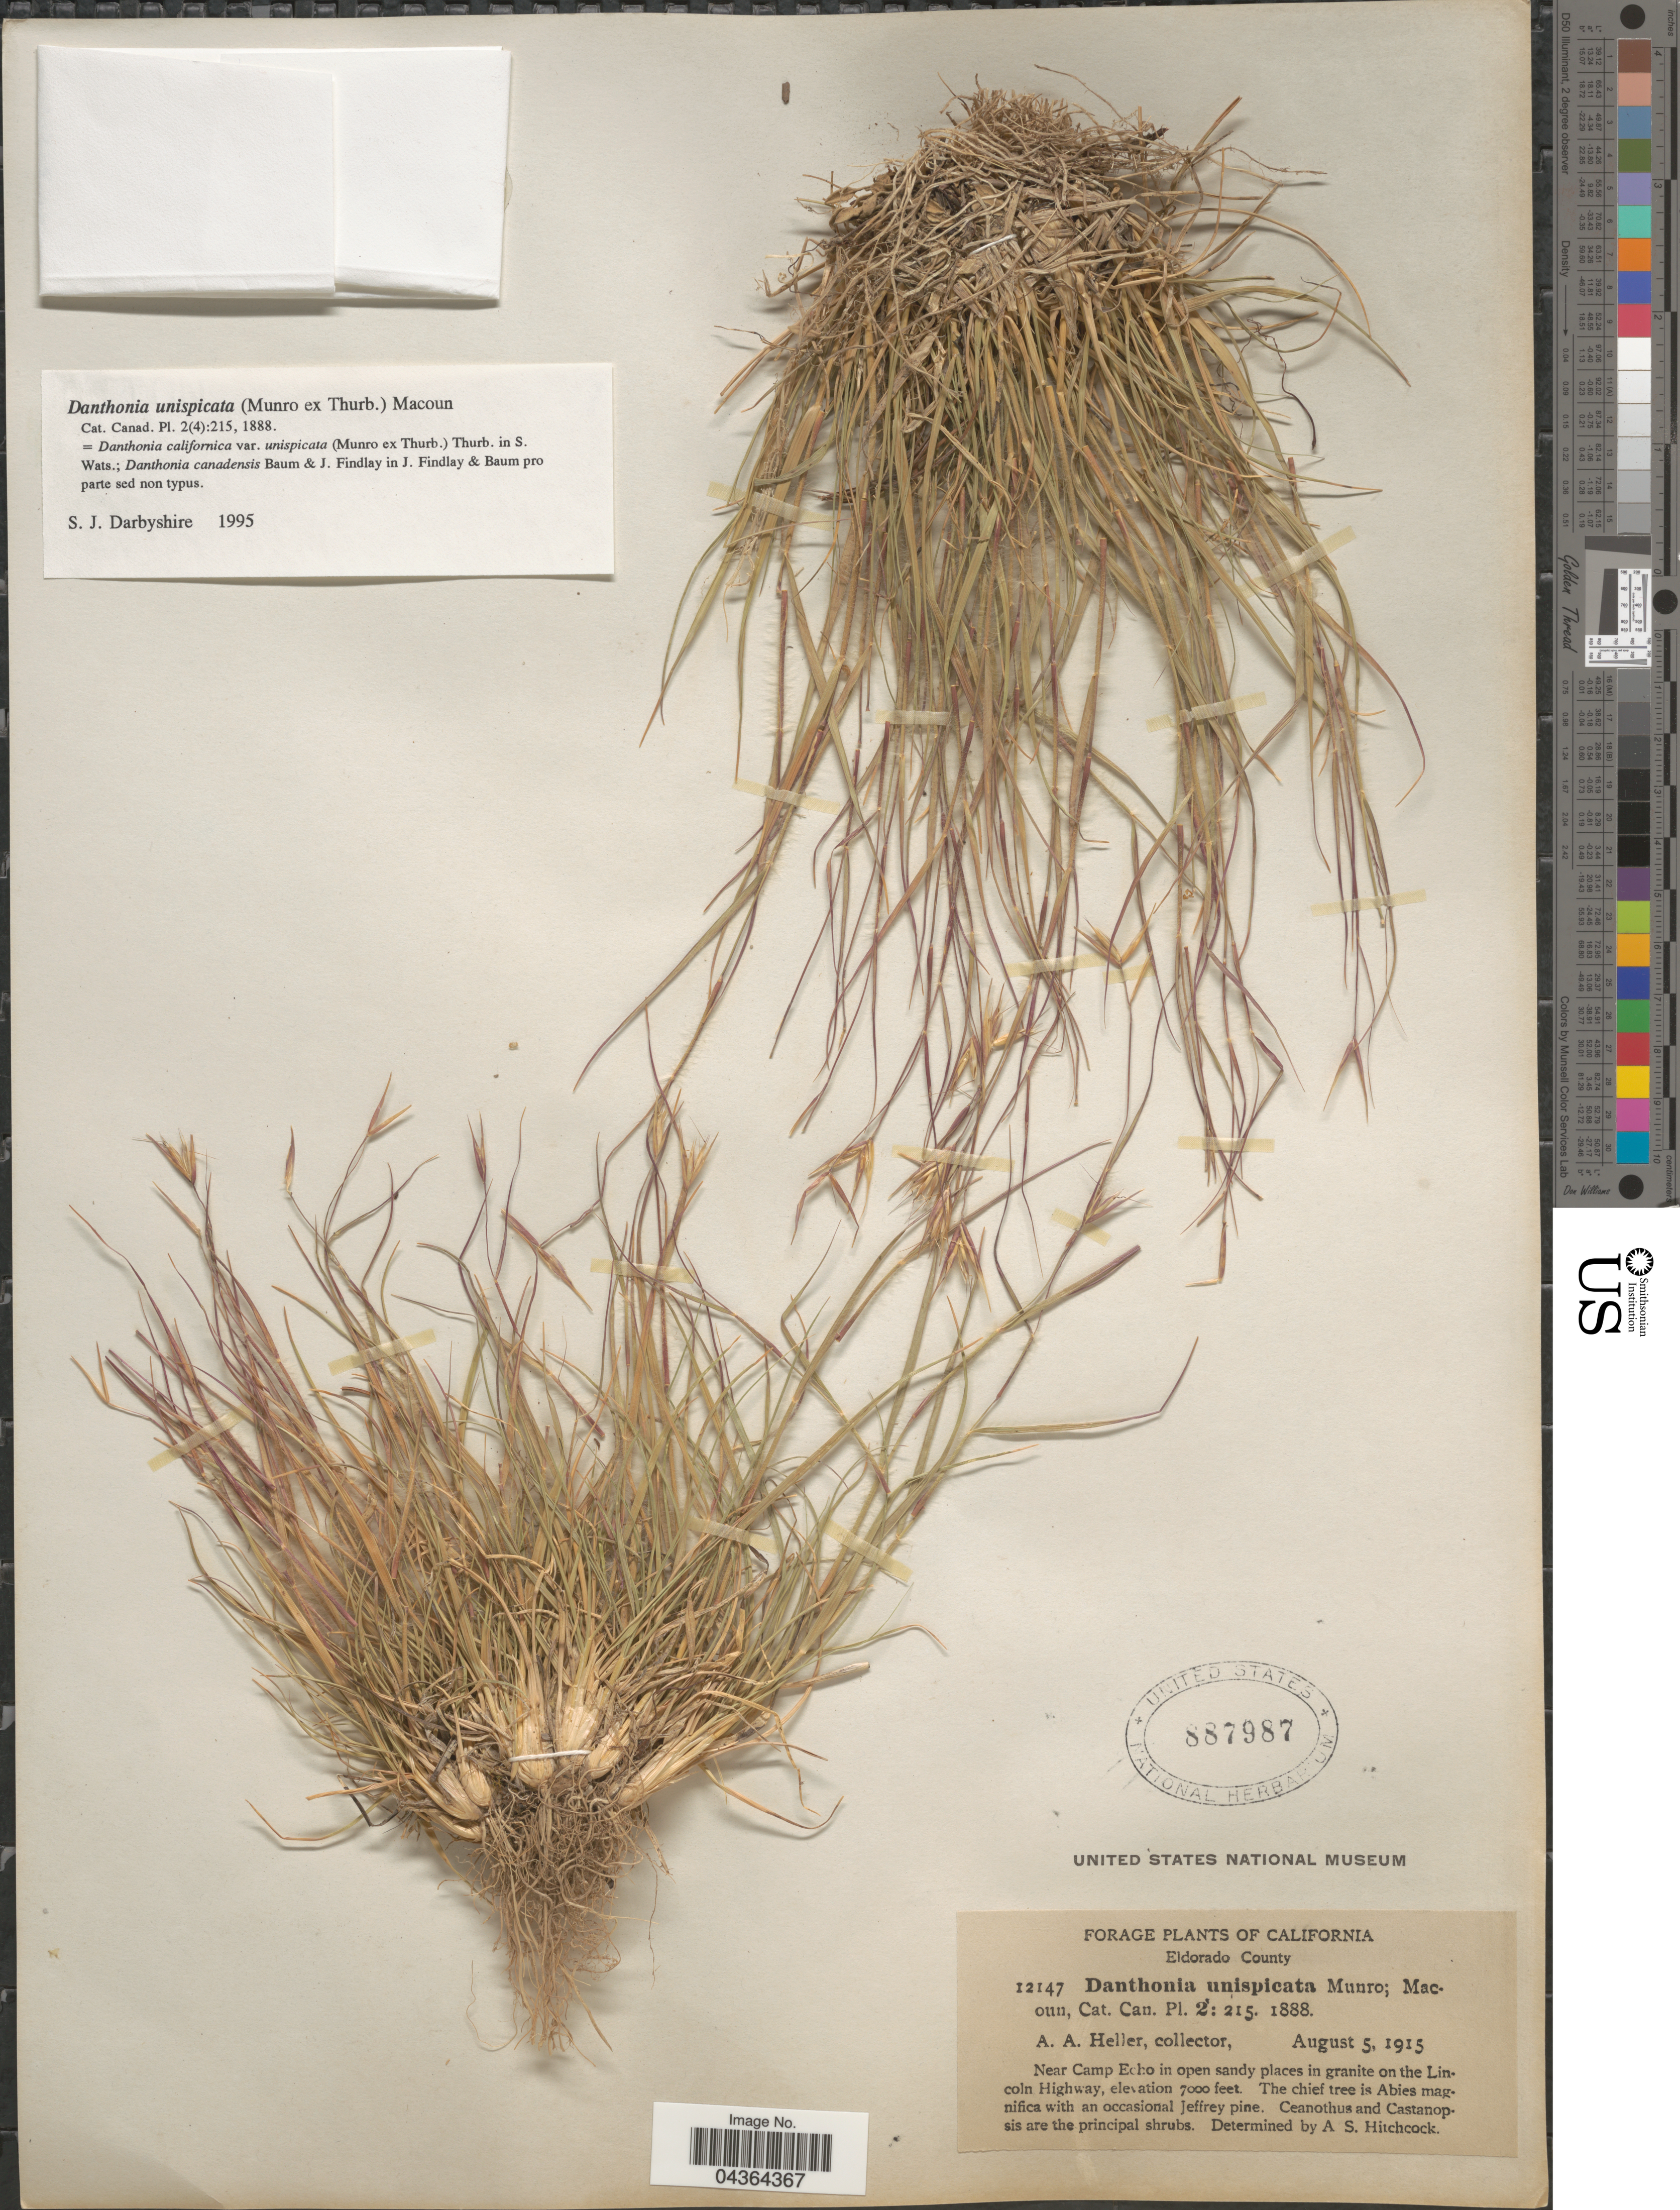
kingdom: Plantae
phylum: Tracheophyta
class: Liliopsida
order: Poales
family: Poaceae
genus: Danthonia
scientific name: Danthonia unispicata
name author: (Thurb.) Munro ex Macoun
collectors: A. A. Heller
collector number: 12147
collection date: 1915-08-05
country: United States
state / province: California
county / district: El Dorado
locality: Eldorado County. Near Camp Echo in open sandy places in granite on the Lincoln Highway.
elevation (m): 2134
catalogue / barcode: US 887987